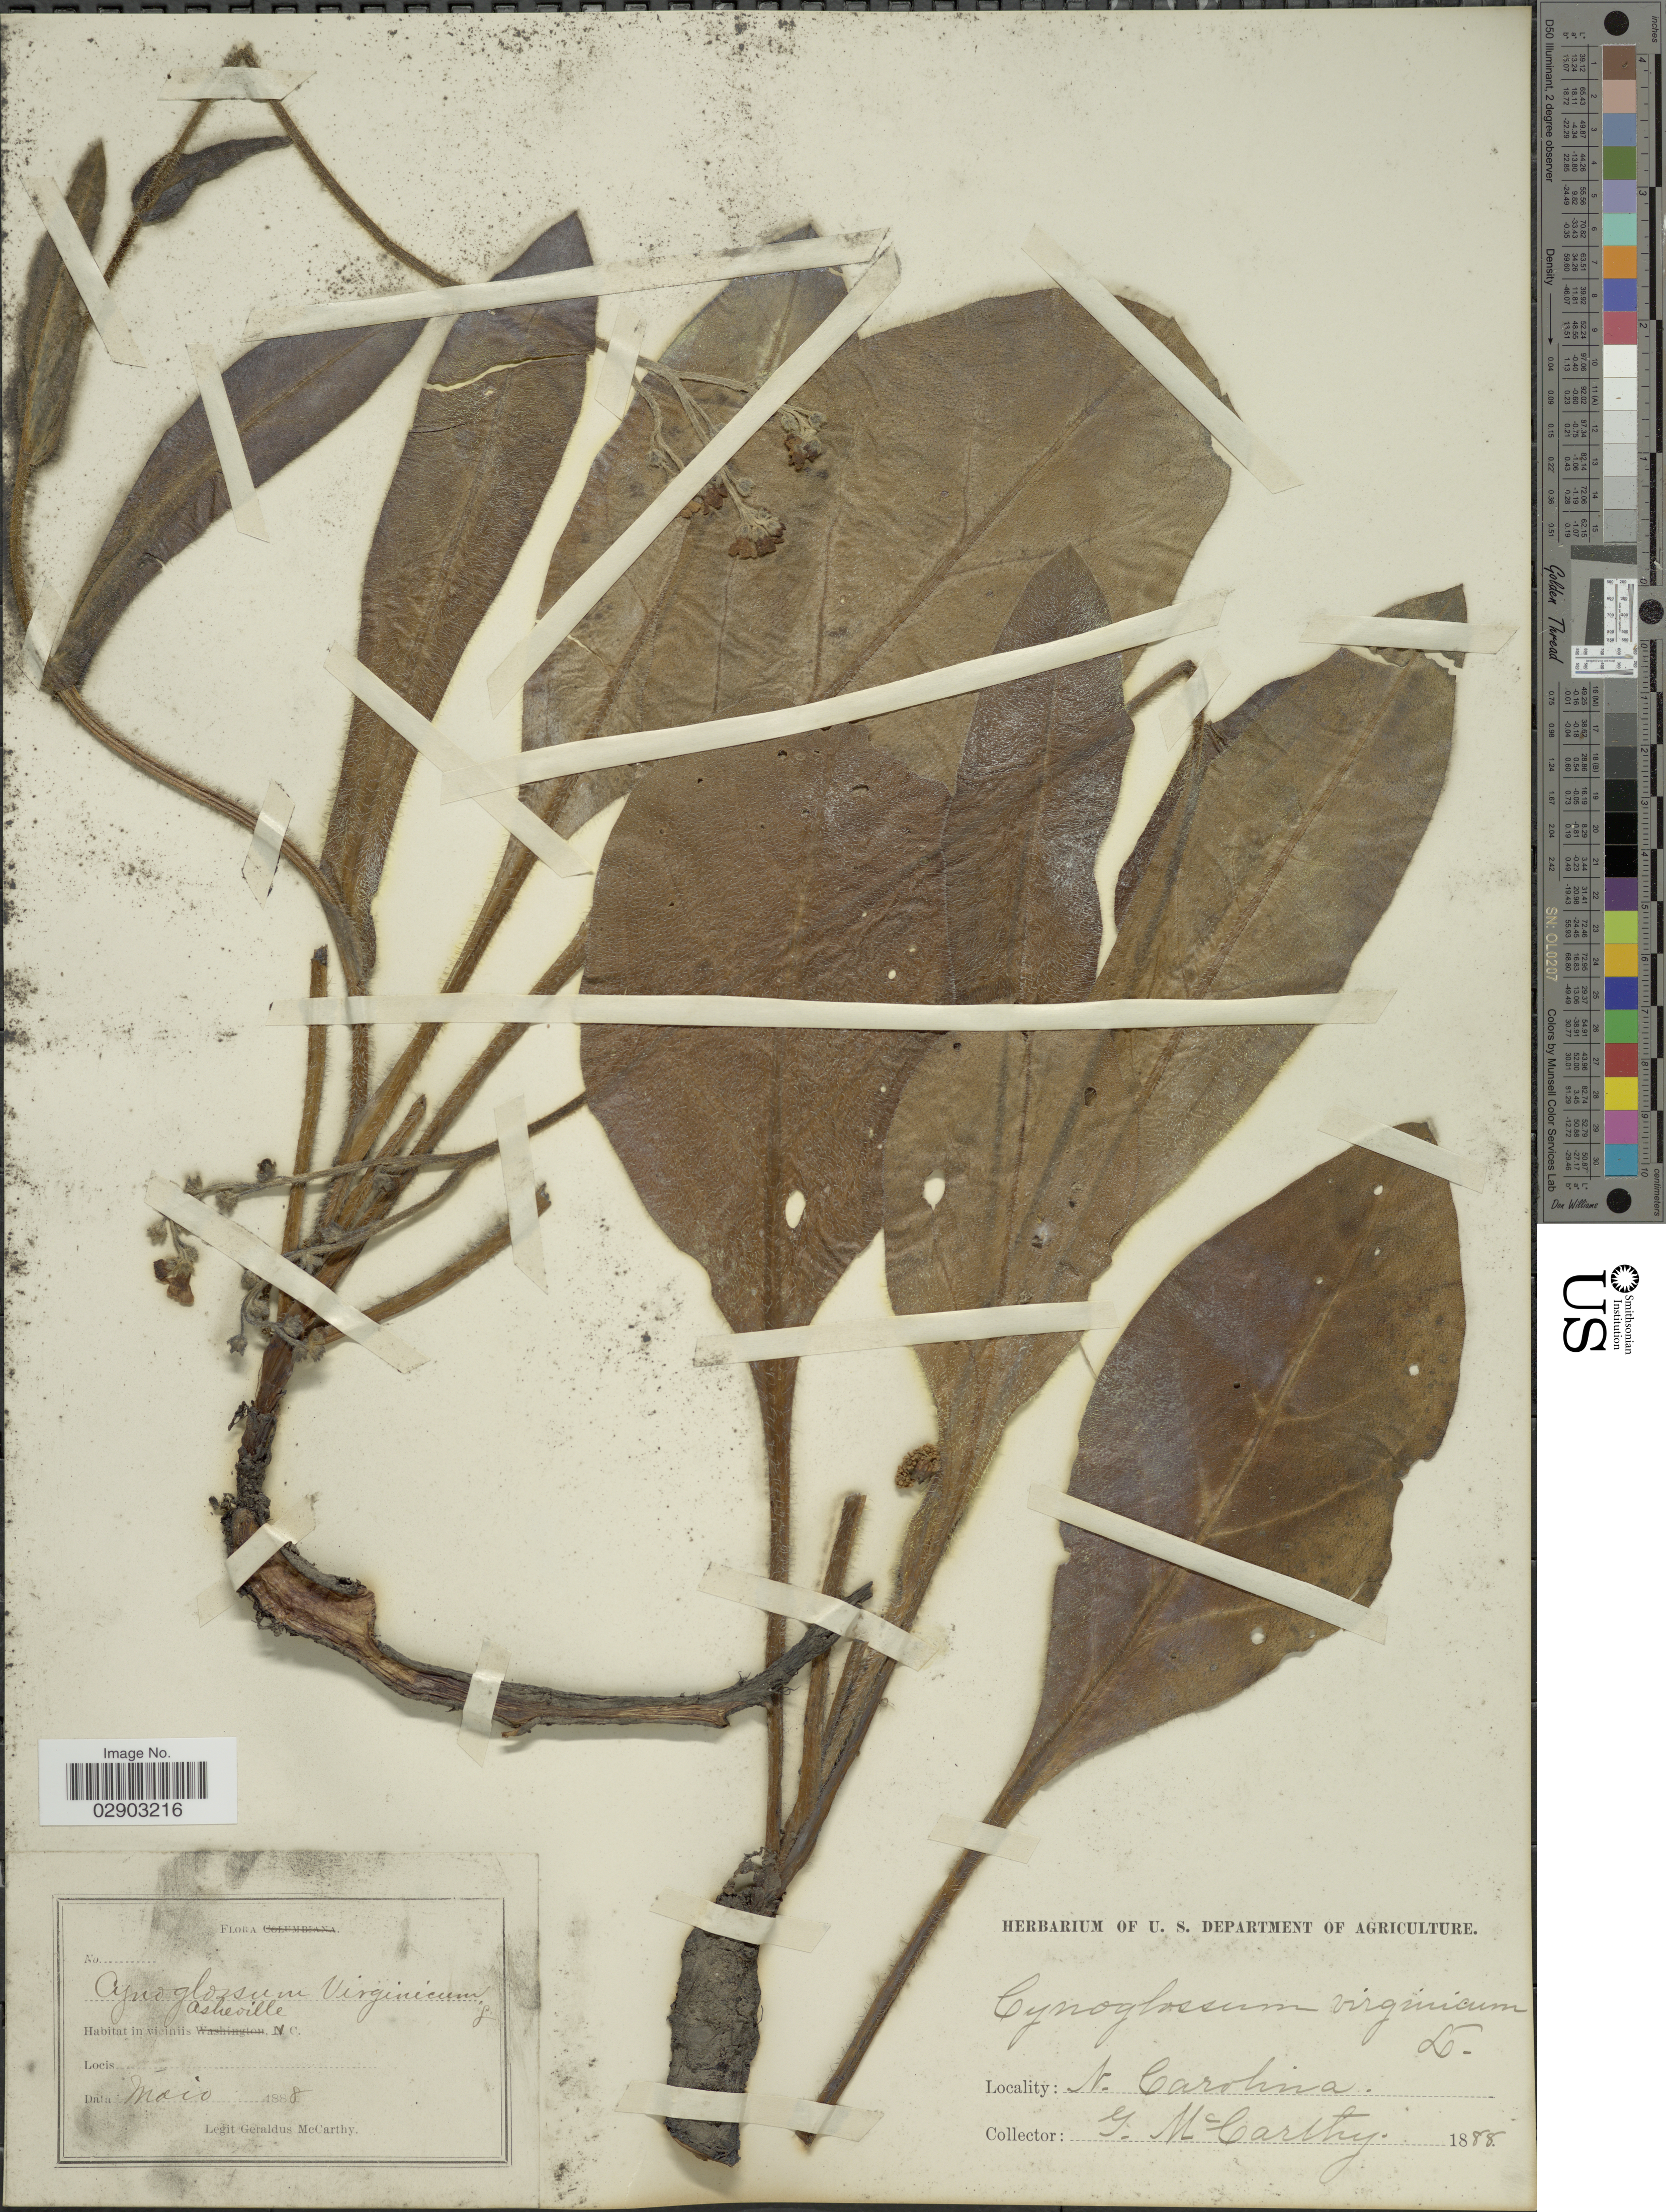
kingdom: Plantae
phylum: Tracheophyta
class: Magnoliopsida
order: Boraginales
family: Boraginaceae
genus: Cynoglossum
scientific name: Cynoglossum virginianum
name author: L.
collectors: M. McCarthy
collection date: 1888-05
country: United States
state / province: North Carolina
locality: In viciniis Asheville, N.C.